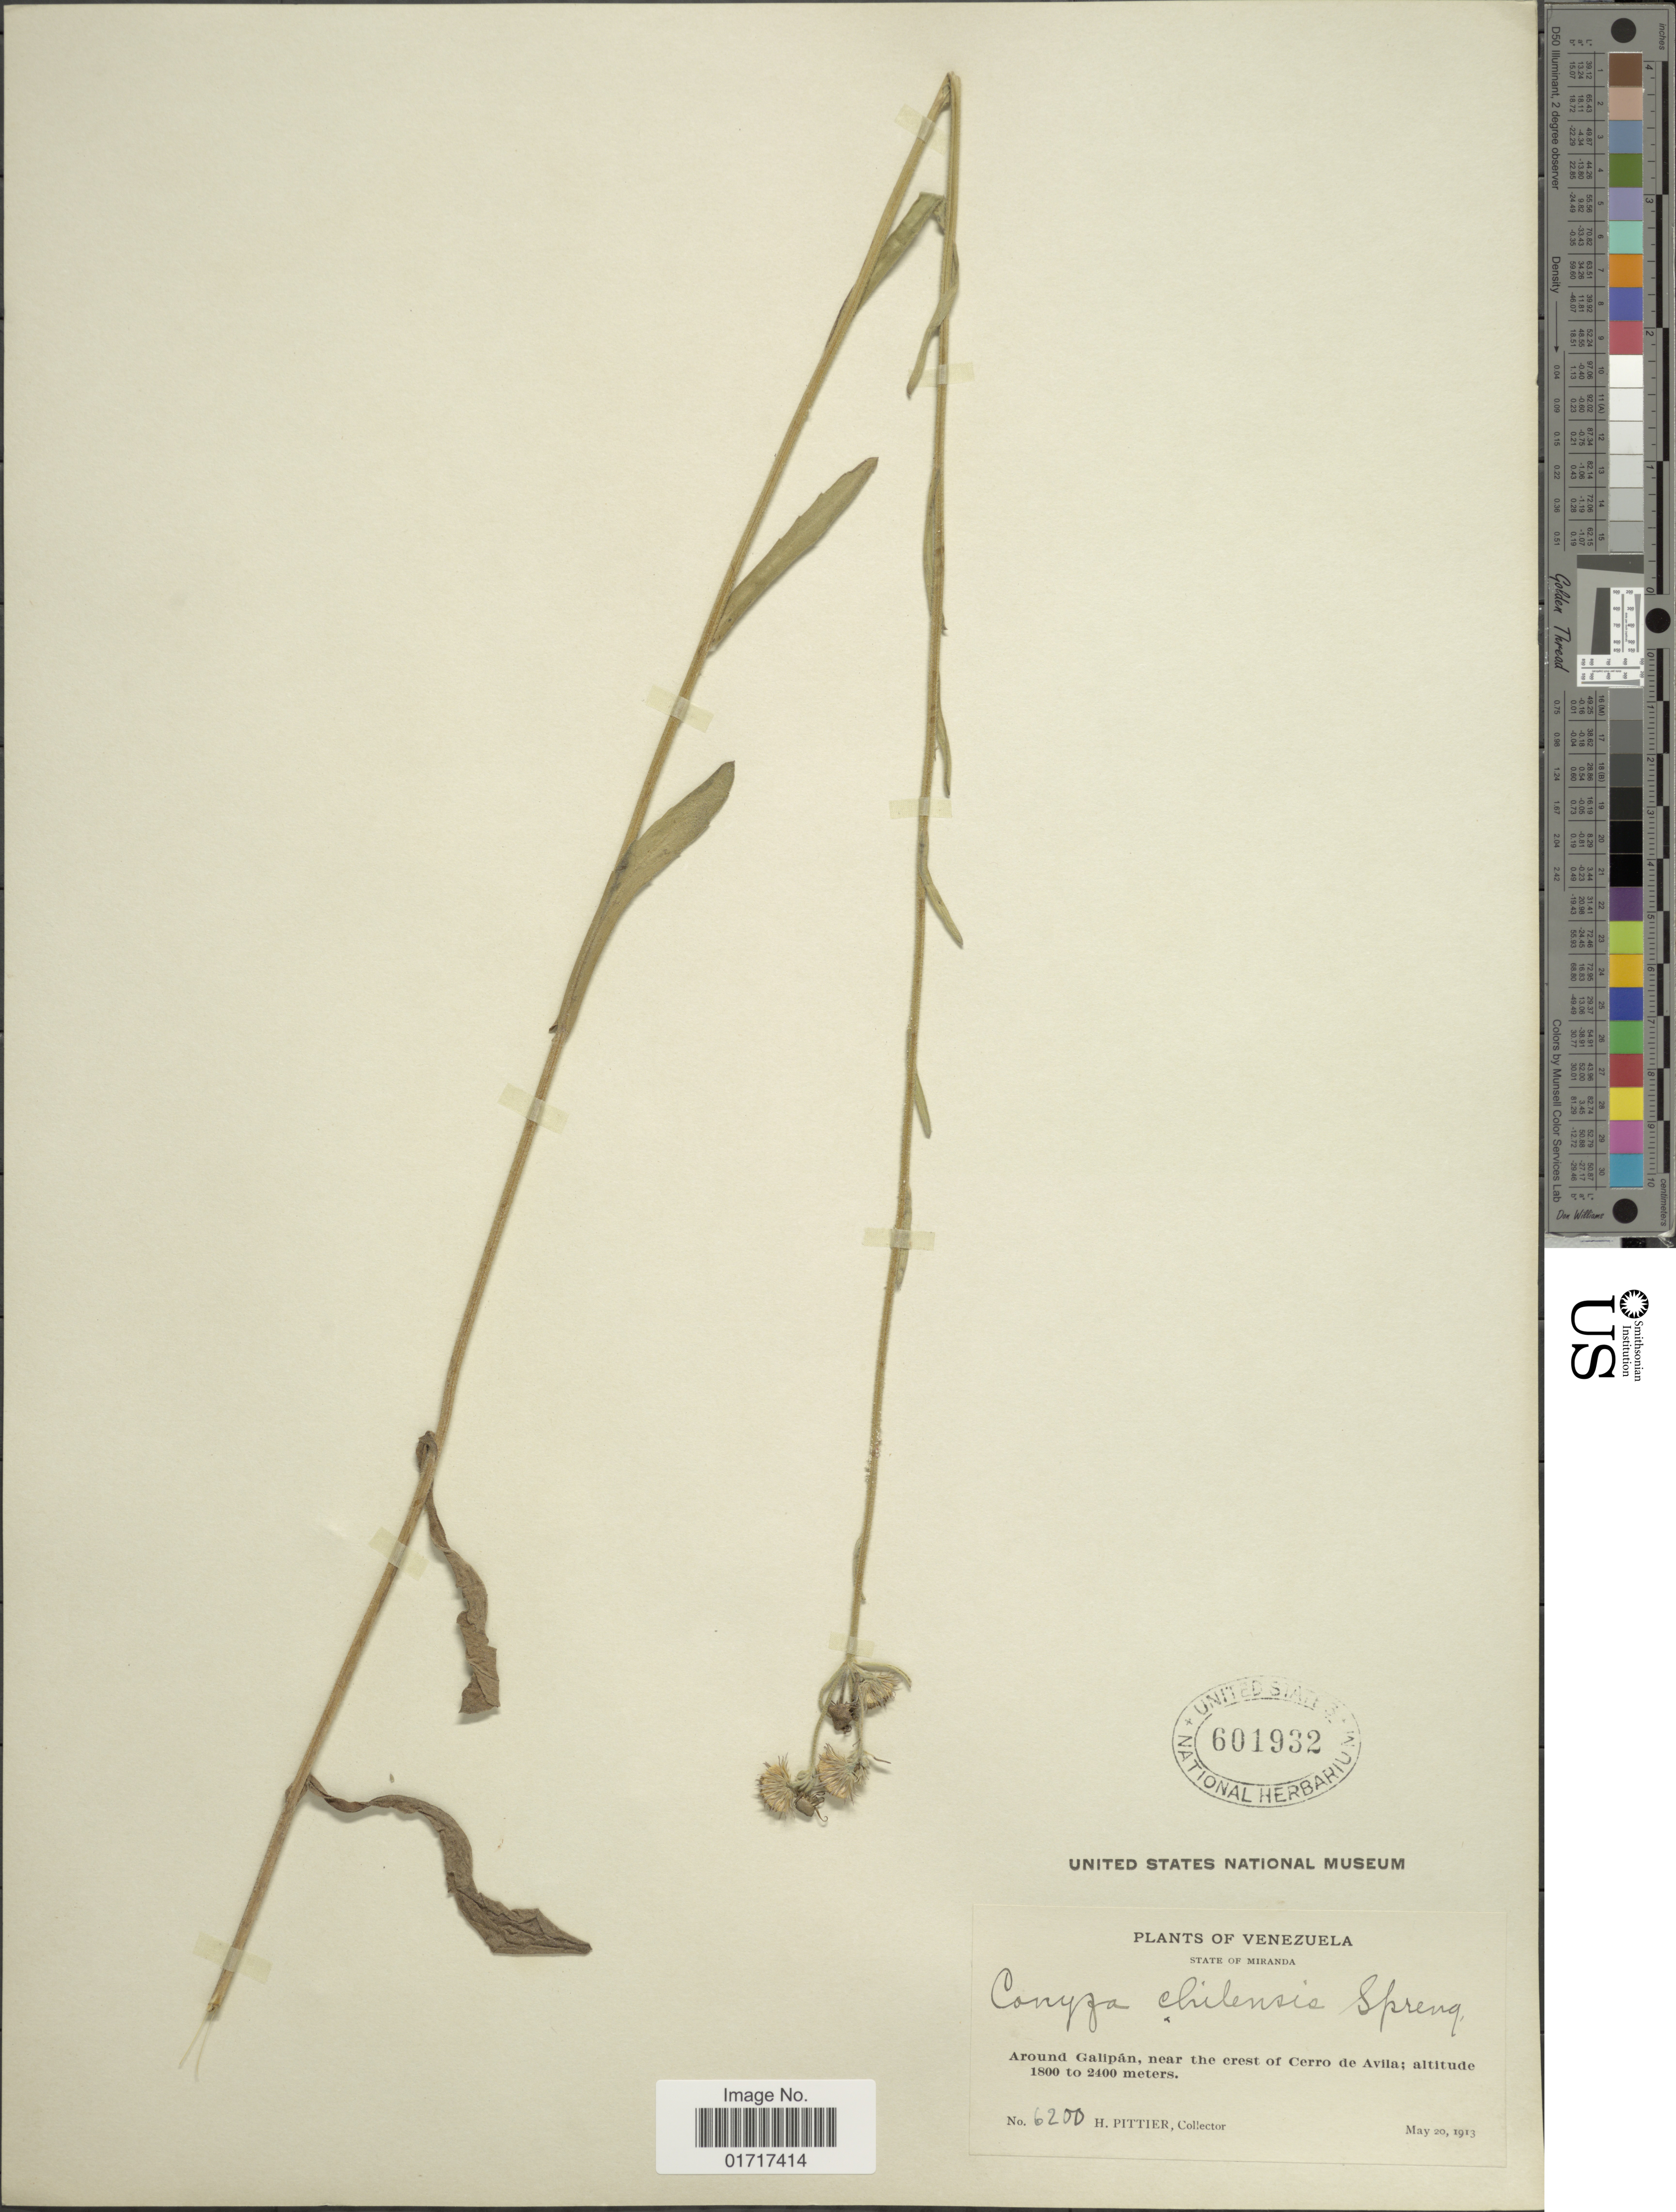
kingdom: Plantae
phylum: Tracheophyta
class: Magnoliopsida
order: Asterales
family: Asteraceae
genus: Conyza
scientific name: Conyza primulaefolia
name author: (Lam.) Cuatrec. & Lourteig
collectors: H. F. Pittier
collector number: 6200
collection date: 1913-05-20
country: Venezuela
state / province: Miranda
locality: Around Galipan, near the crest of Cerro de Avila.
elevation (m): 1800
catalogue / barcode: US 601932